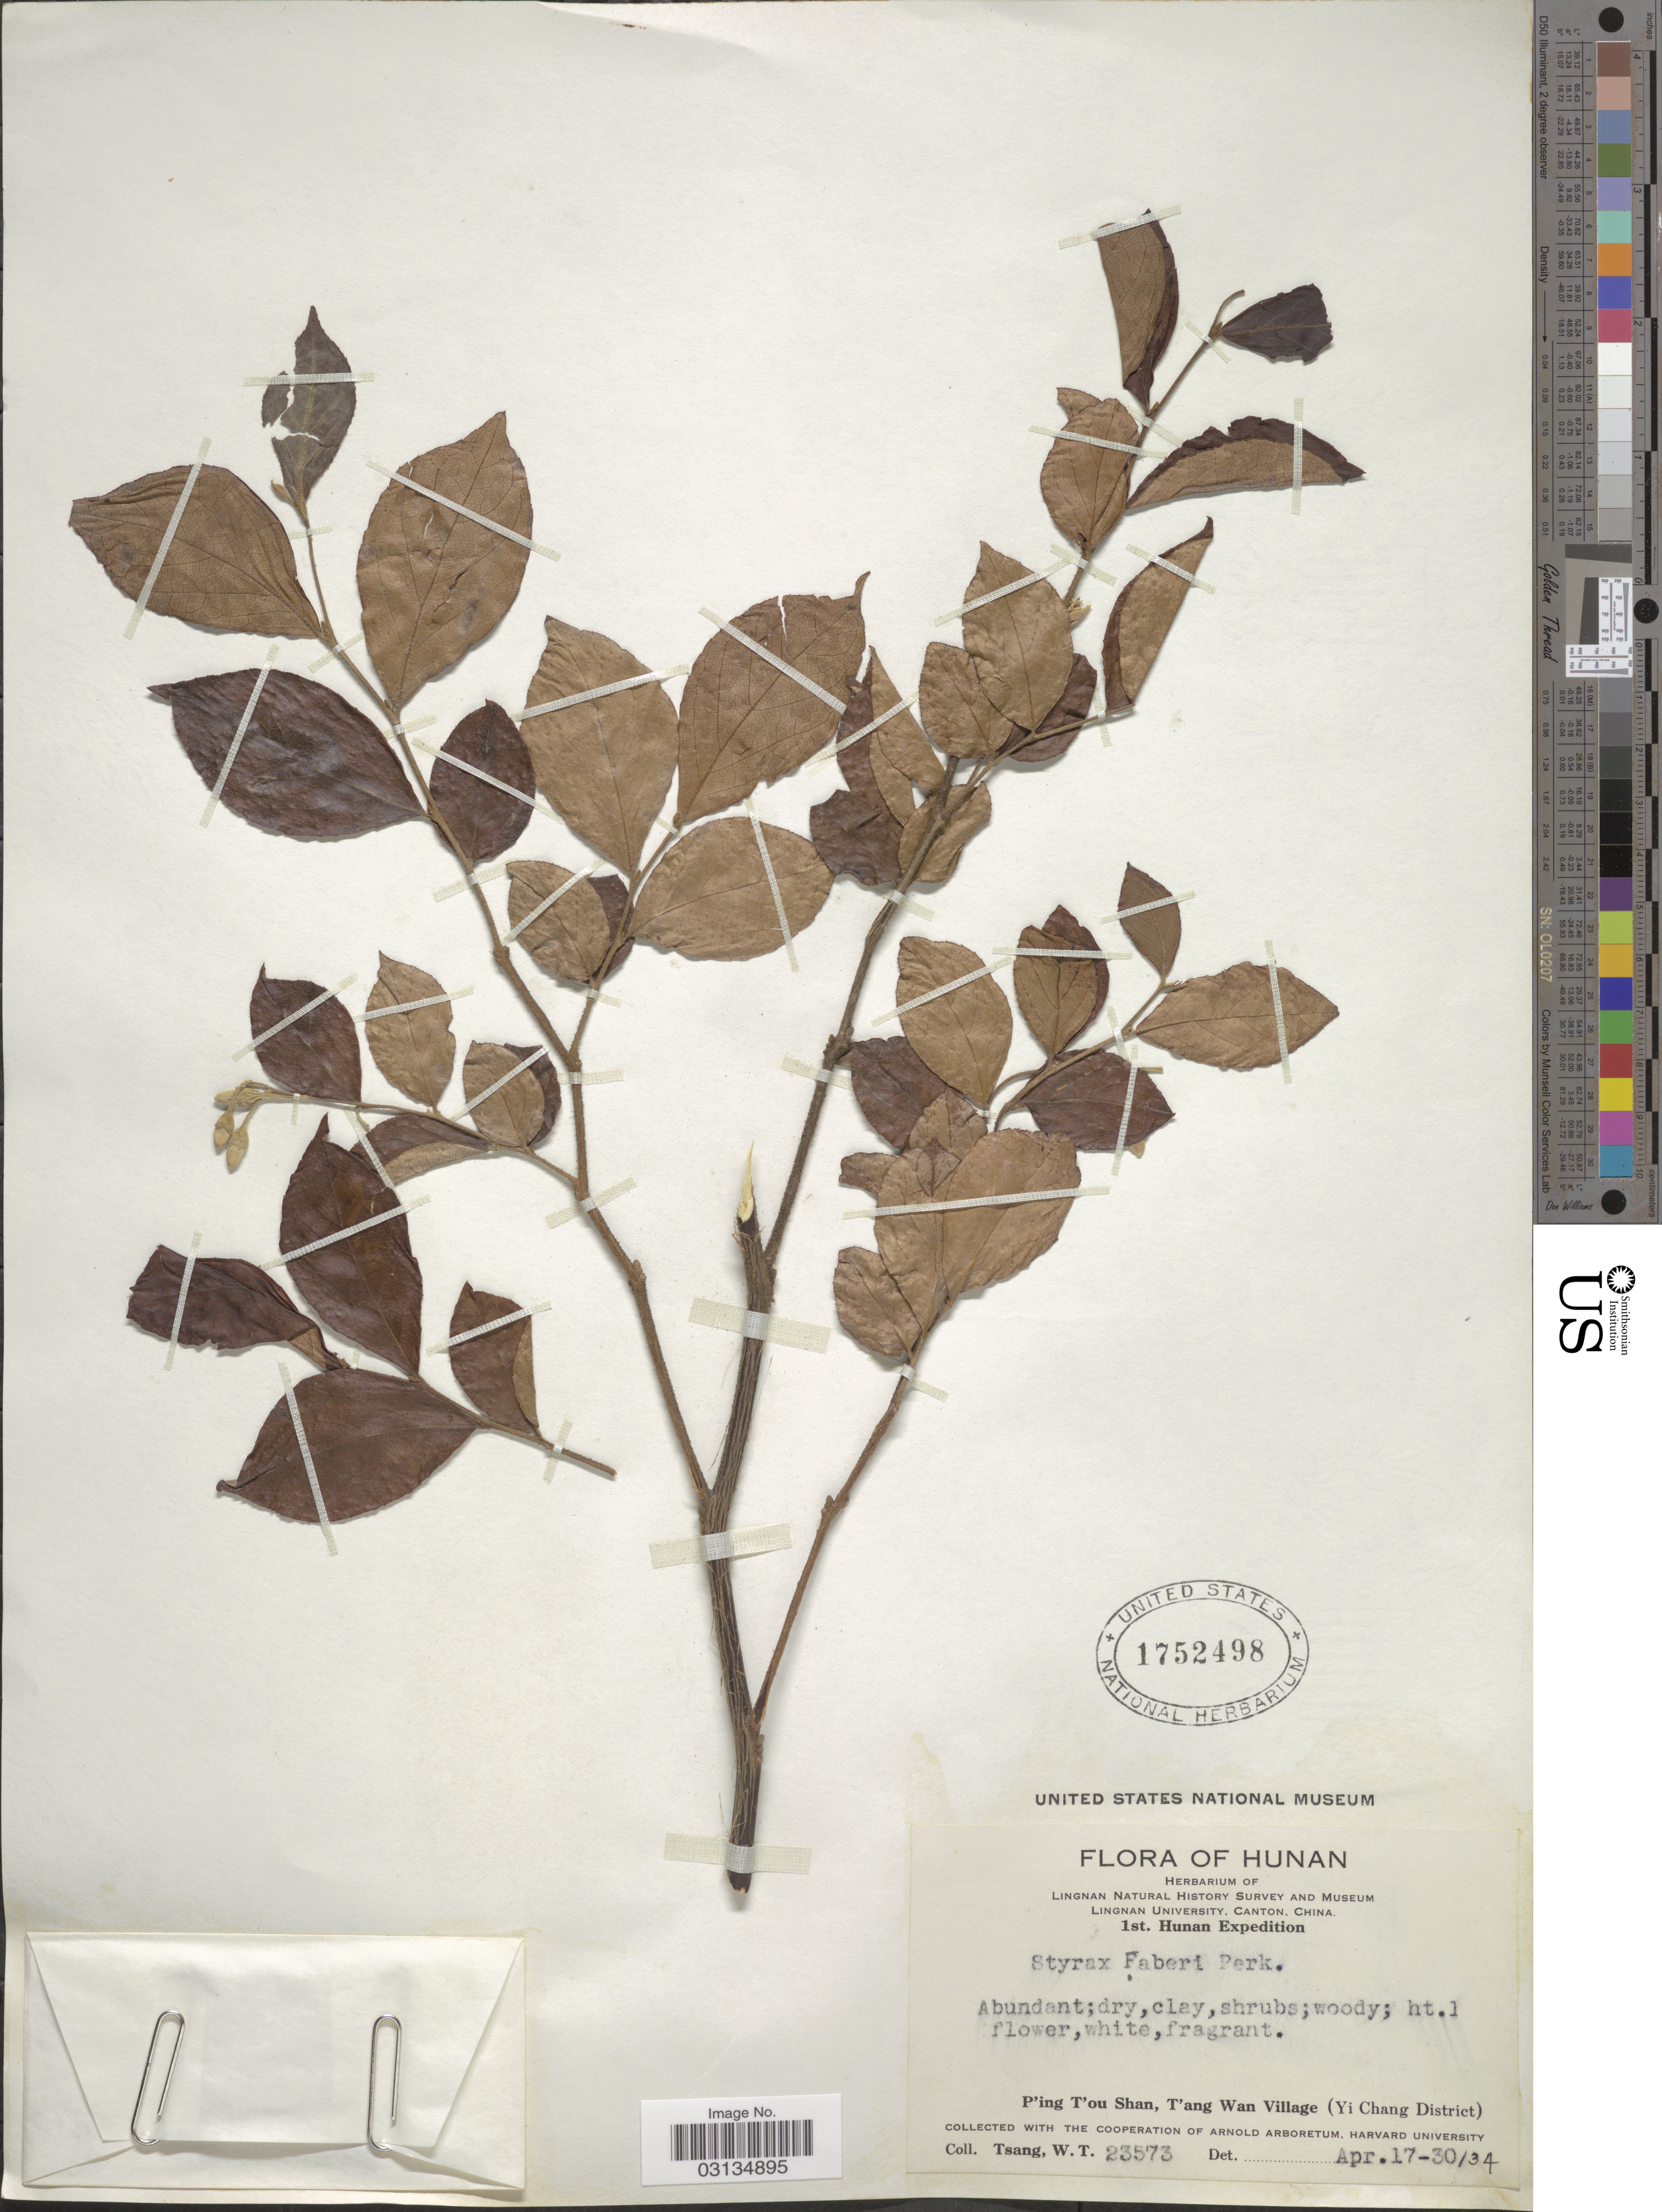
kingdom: Plantae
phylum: Tracheophyta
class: Magnoliopsida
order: Ericales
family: Styracaceae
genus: Styrax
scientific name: Styrax faberi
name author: Perkins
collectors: W. T. Tsang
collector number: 23573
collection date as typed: Transcribed d/m/y: 17/4/34 to 30/4/34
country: China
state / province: Hunan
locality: P'ing T'ou Shan, T'ang Wan Village (Yi Chang District).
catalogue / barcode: US 1752498